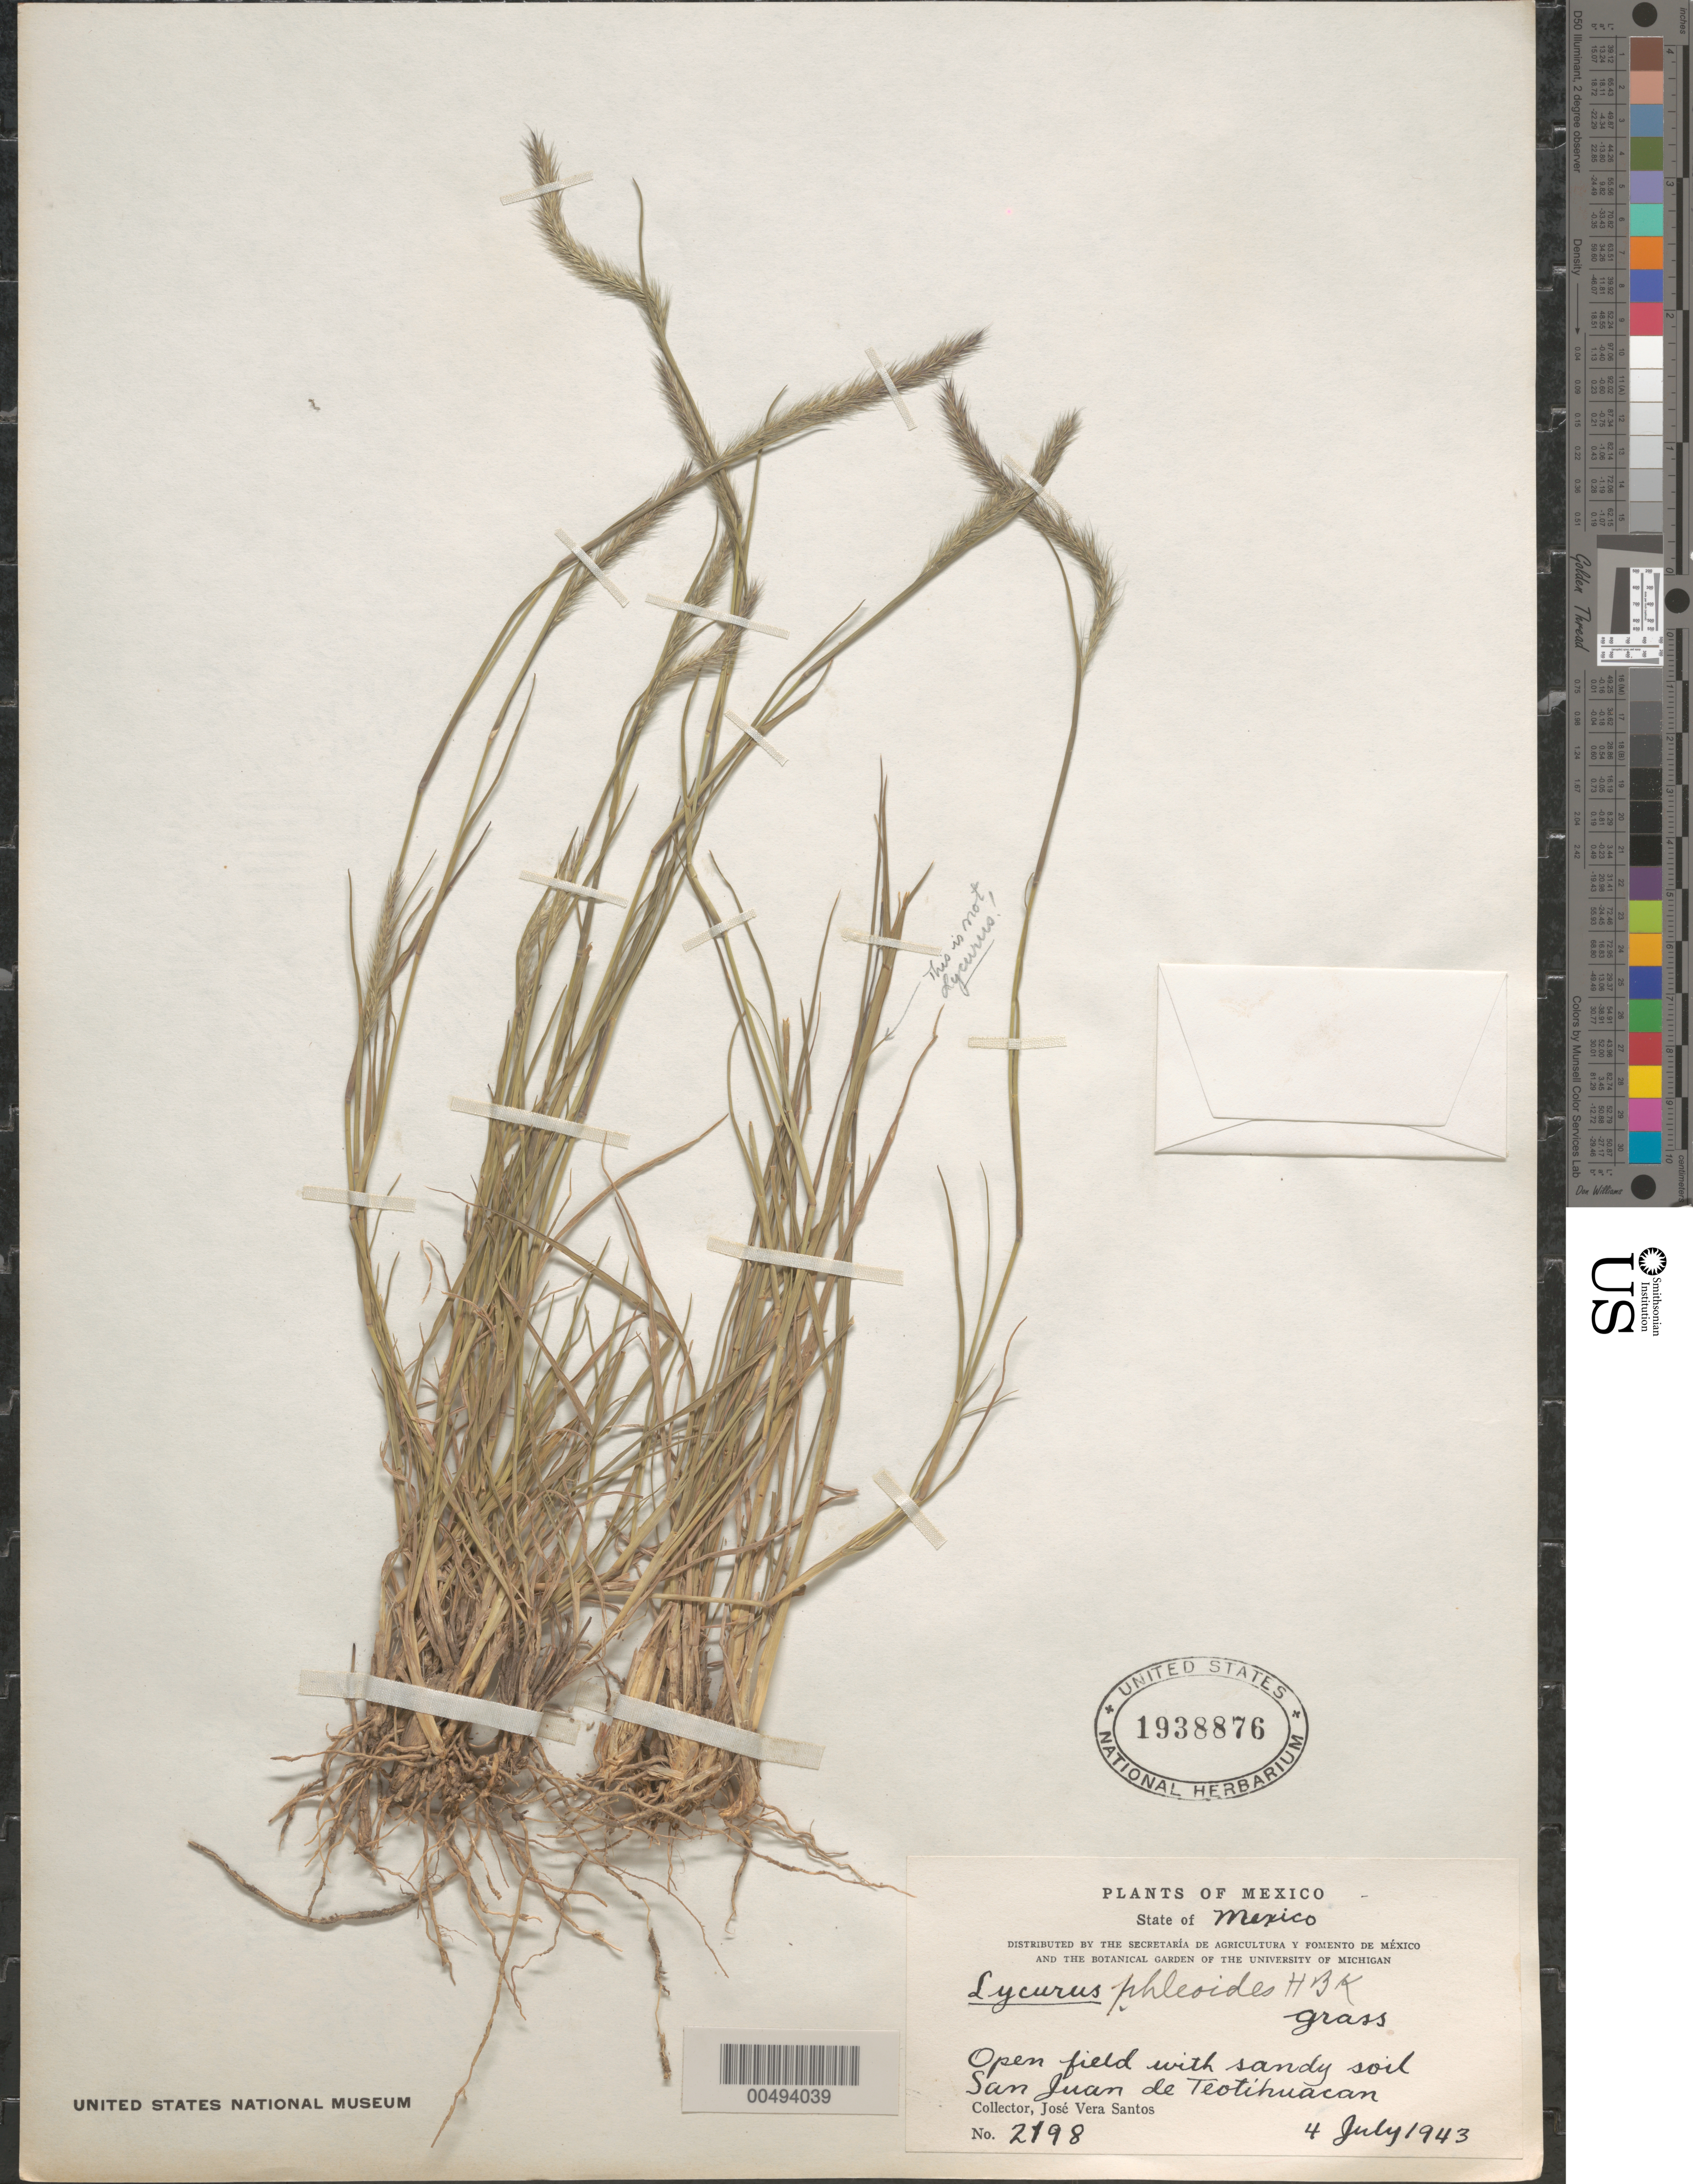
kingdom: Plantae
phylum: Tracheophyta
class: Liliopsida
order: Poales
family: Poaceae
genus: Lycurus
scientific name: Lycurus phleoides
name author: Kunth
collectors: J. V. Santos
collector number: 2198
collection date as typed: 4 Jul 1943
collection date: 1943-07-04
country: Mexico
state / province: México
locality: San Juan de Teotihuacan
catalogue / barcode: US 1938876